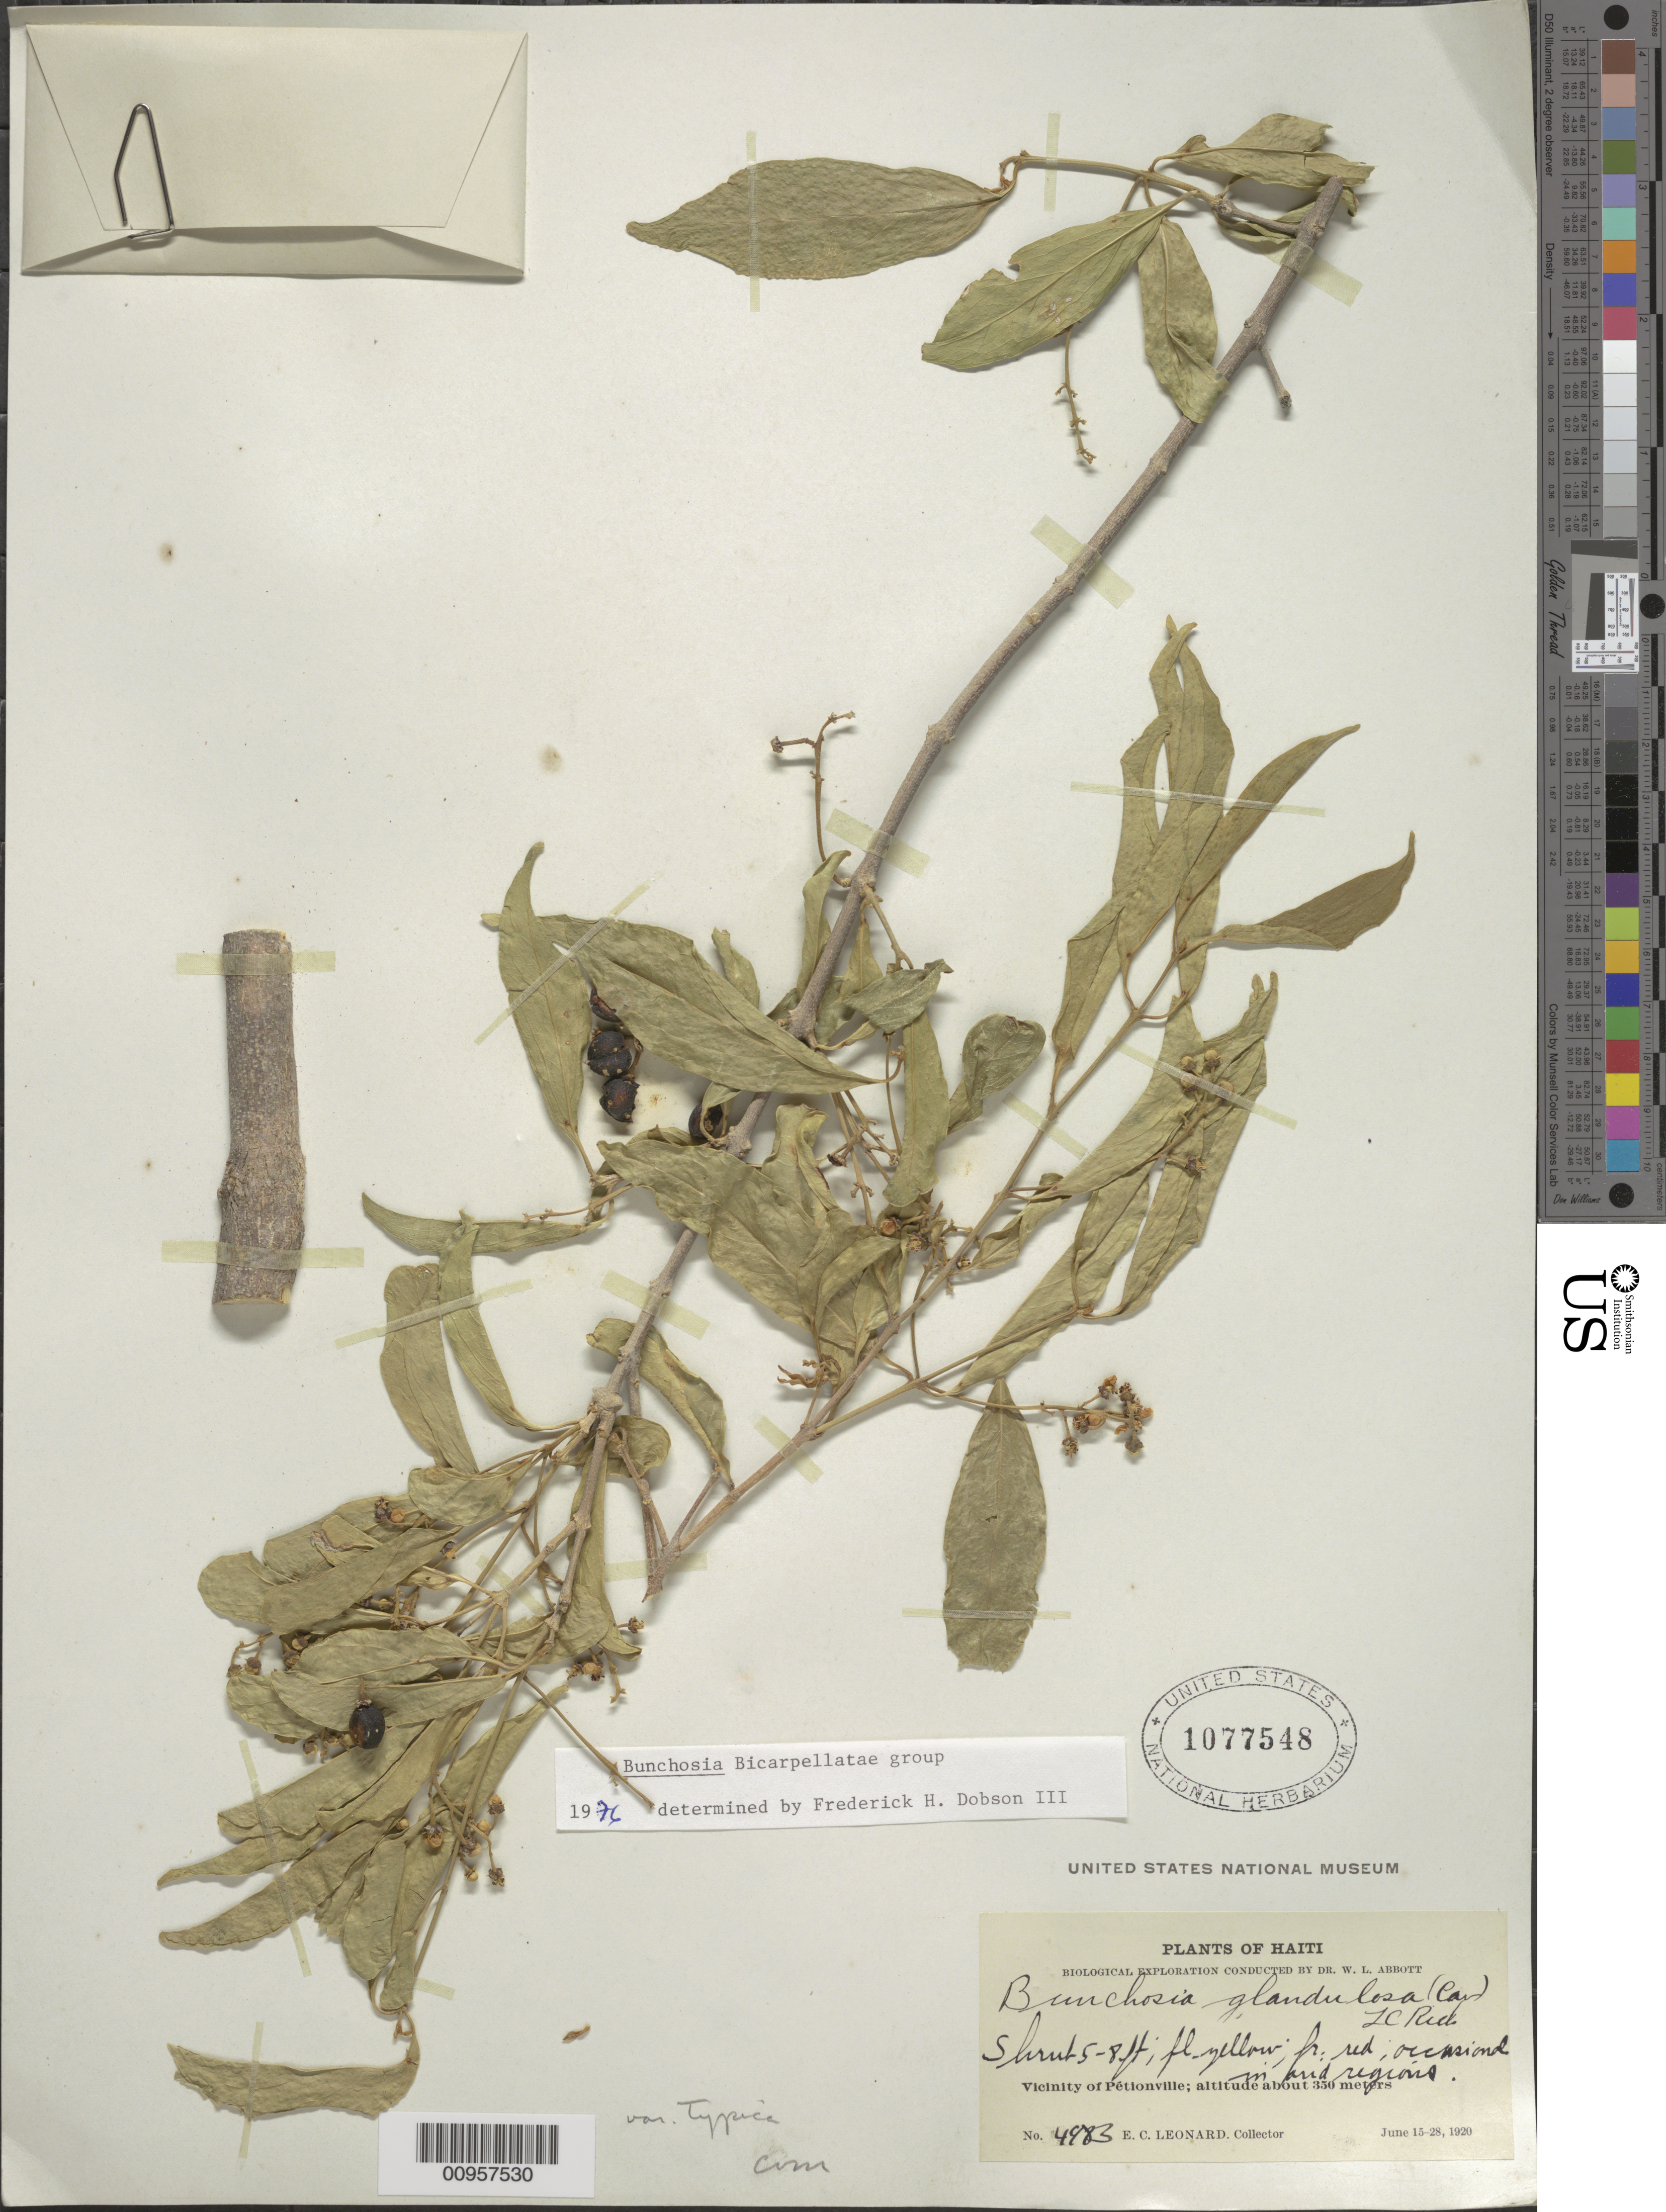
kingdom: Plantae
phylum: Tracheophyta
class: Magnoliopsida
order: Malpighiales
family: Malpighiaceae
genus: Bunchosia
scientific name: Bunchosia glandulosa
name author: (Cav.) DC.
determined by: Dobson, Frederick H.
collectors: E. C. Leonard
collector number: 4983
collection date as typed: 15 Jun 1920 to 28 Jun 1920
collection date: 1920-06-15/1920-06-28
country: Haiti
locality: Vicinity of Pétionville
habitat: In arid regions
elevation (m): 350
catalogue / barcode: US 1077548